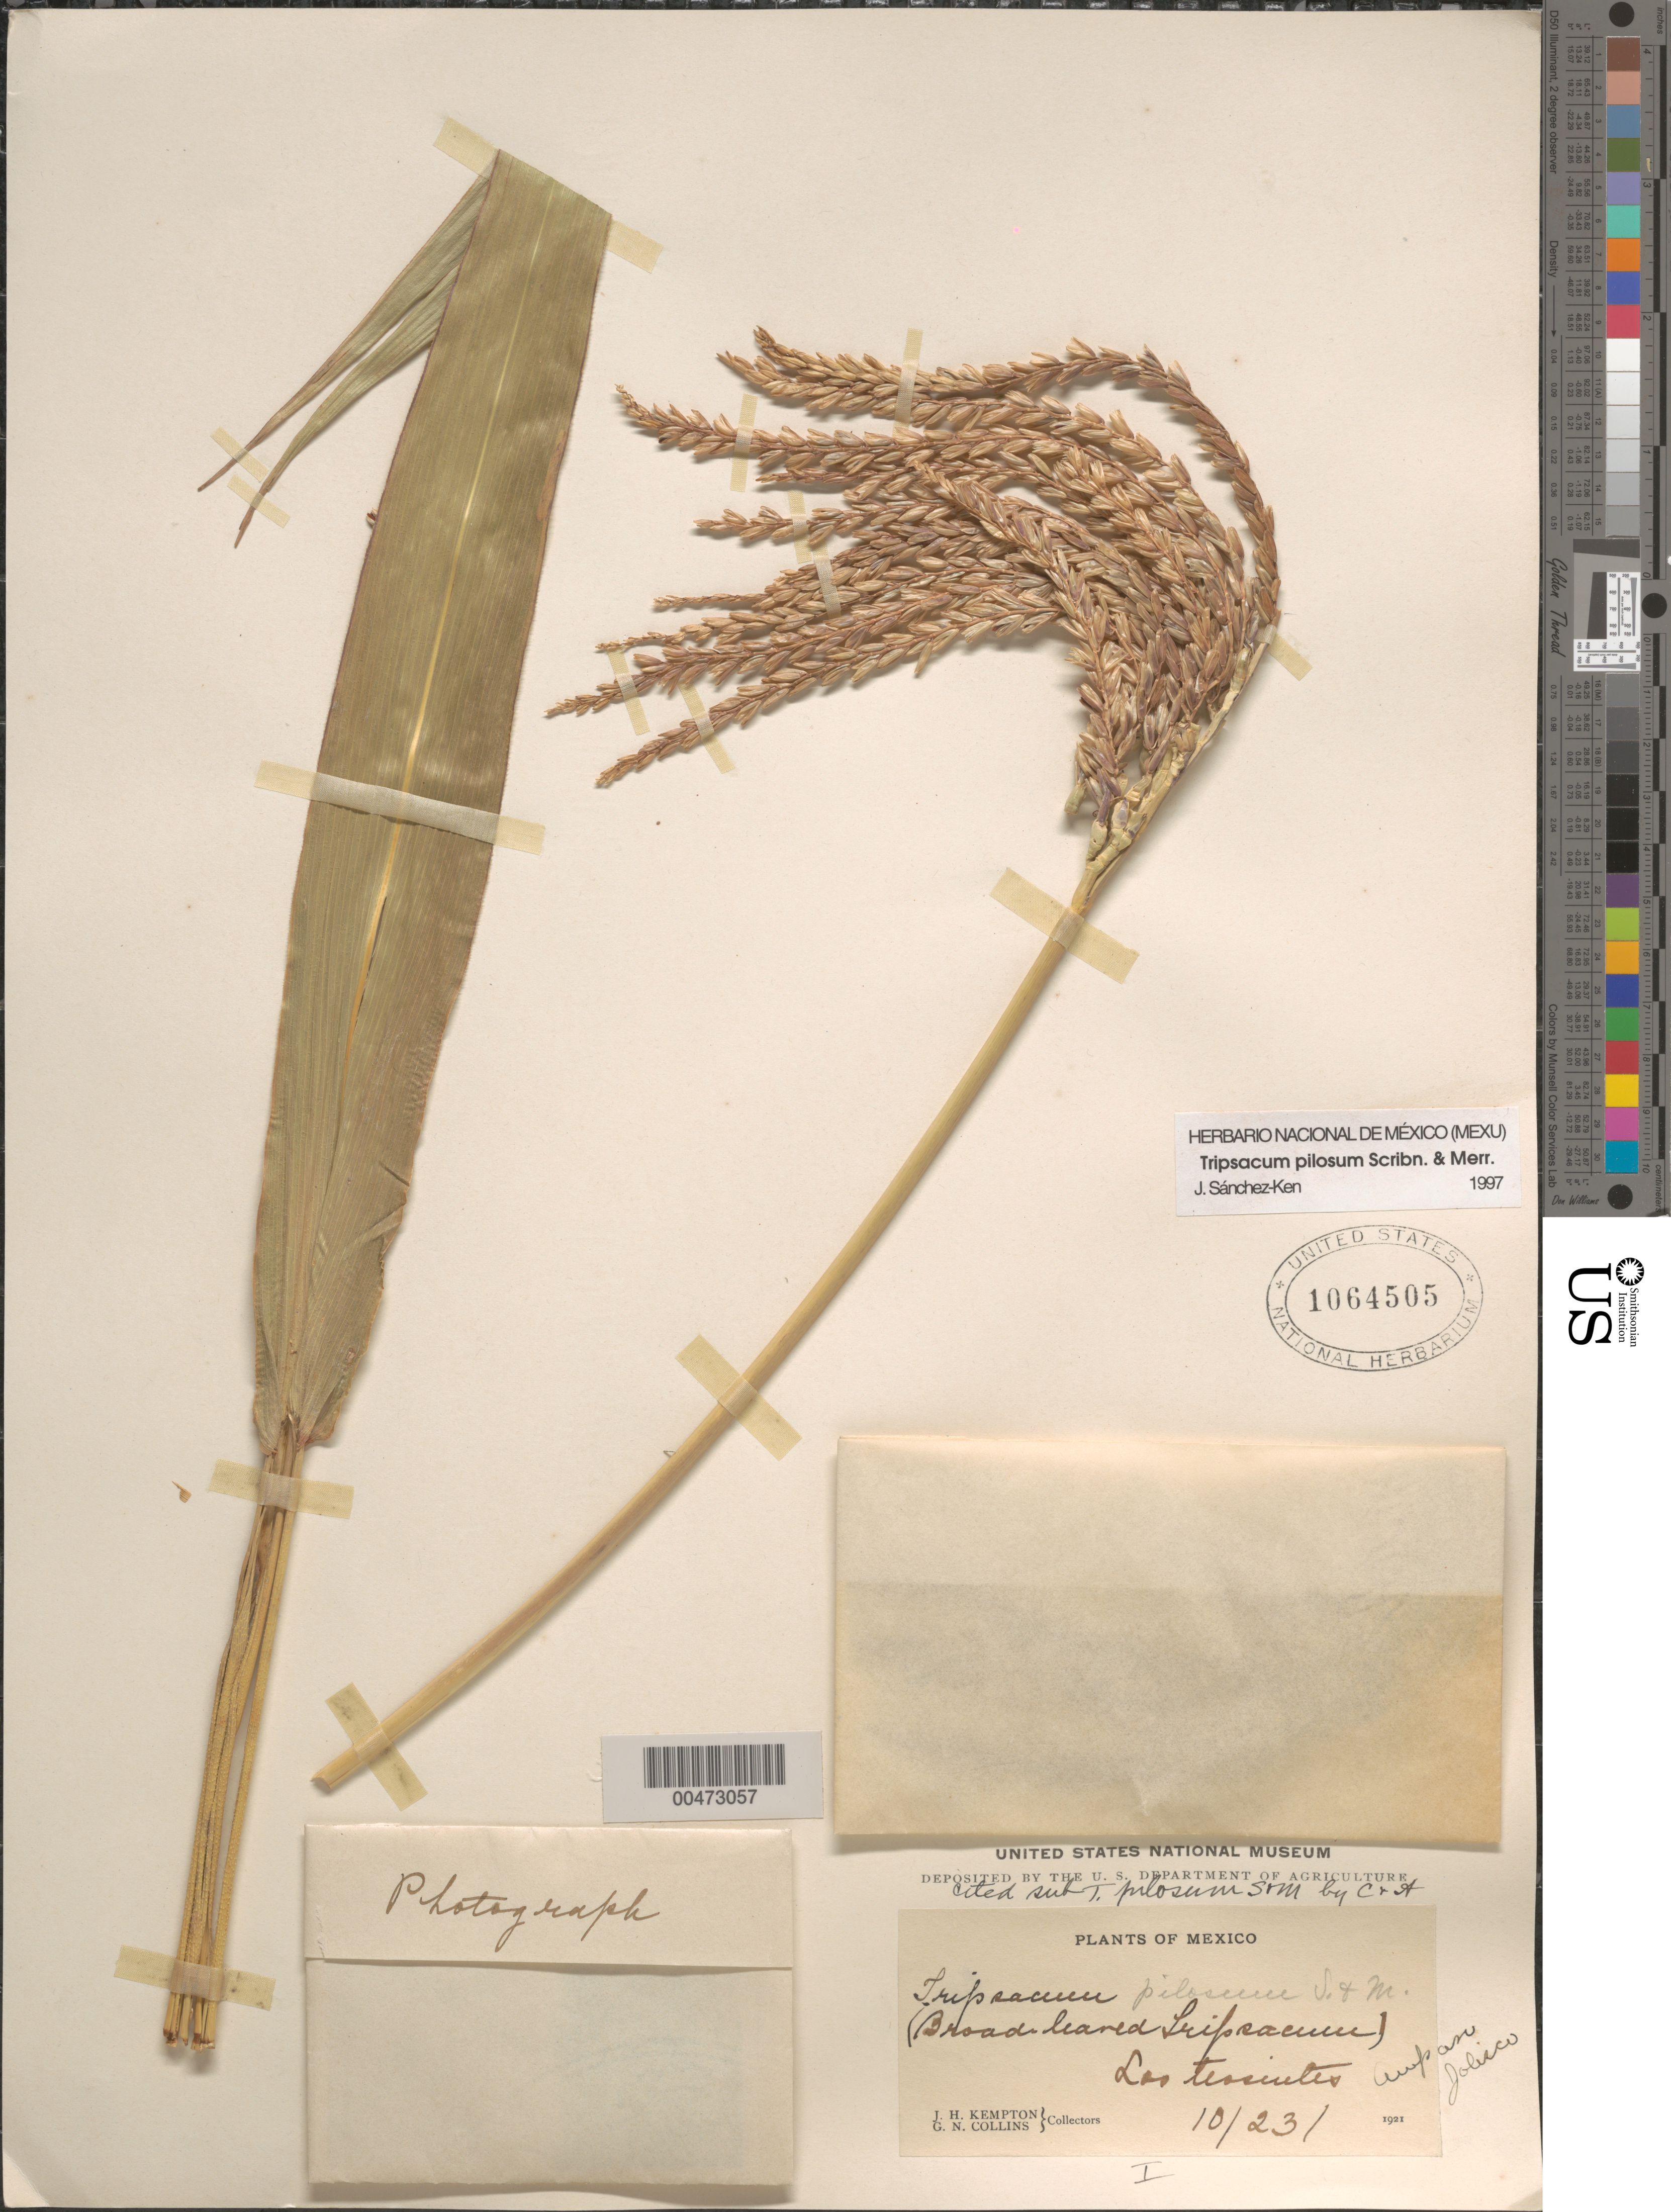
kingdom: Plantae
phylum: Tracheophyta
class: Liliopsida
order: Poales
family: Poaceae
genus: Tripsacum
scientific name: Tripsacum pilosum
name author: Scribn. & Merr.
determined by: Sánchez-Ken, J. G.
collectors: J. H. Kempton & G. Collins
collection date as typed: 23 Oct 1921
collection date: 1921-10-23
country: Mexico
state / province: Jalisco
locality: Los Teosintes, Cuipan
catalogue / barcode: US 1064505